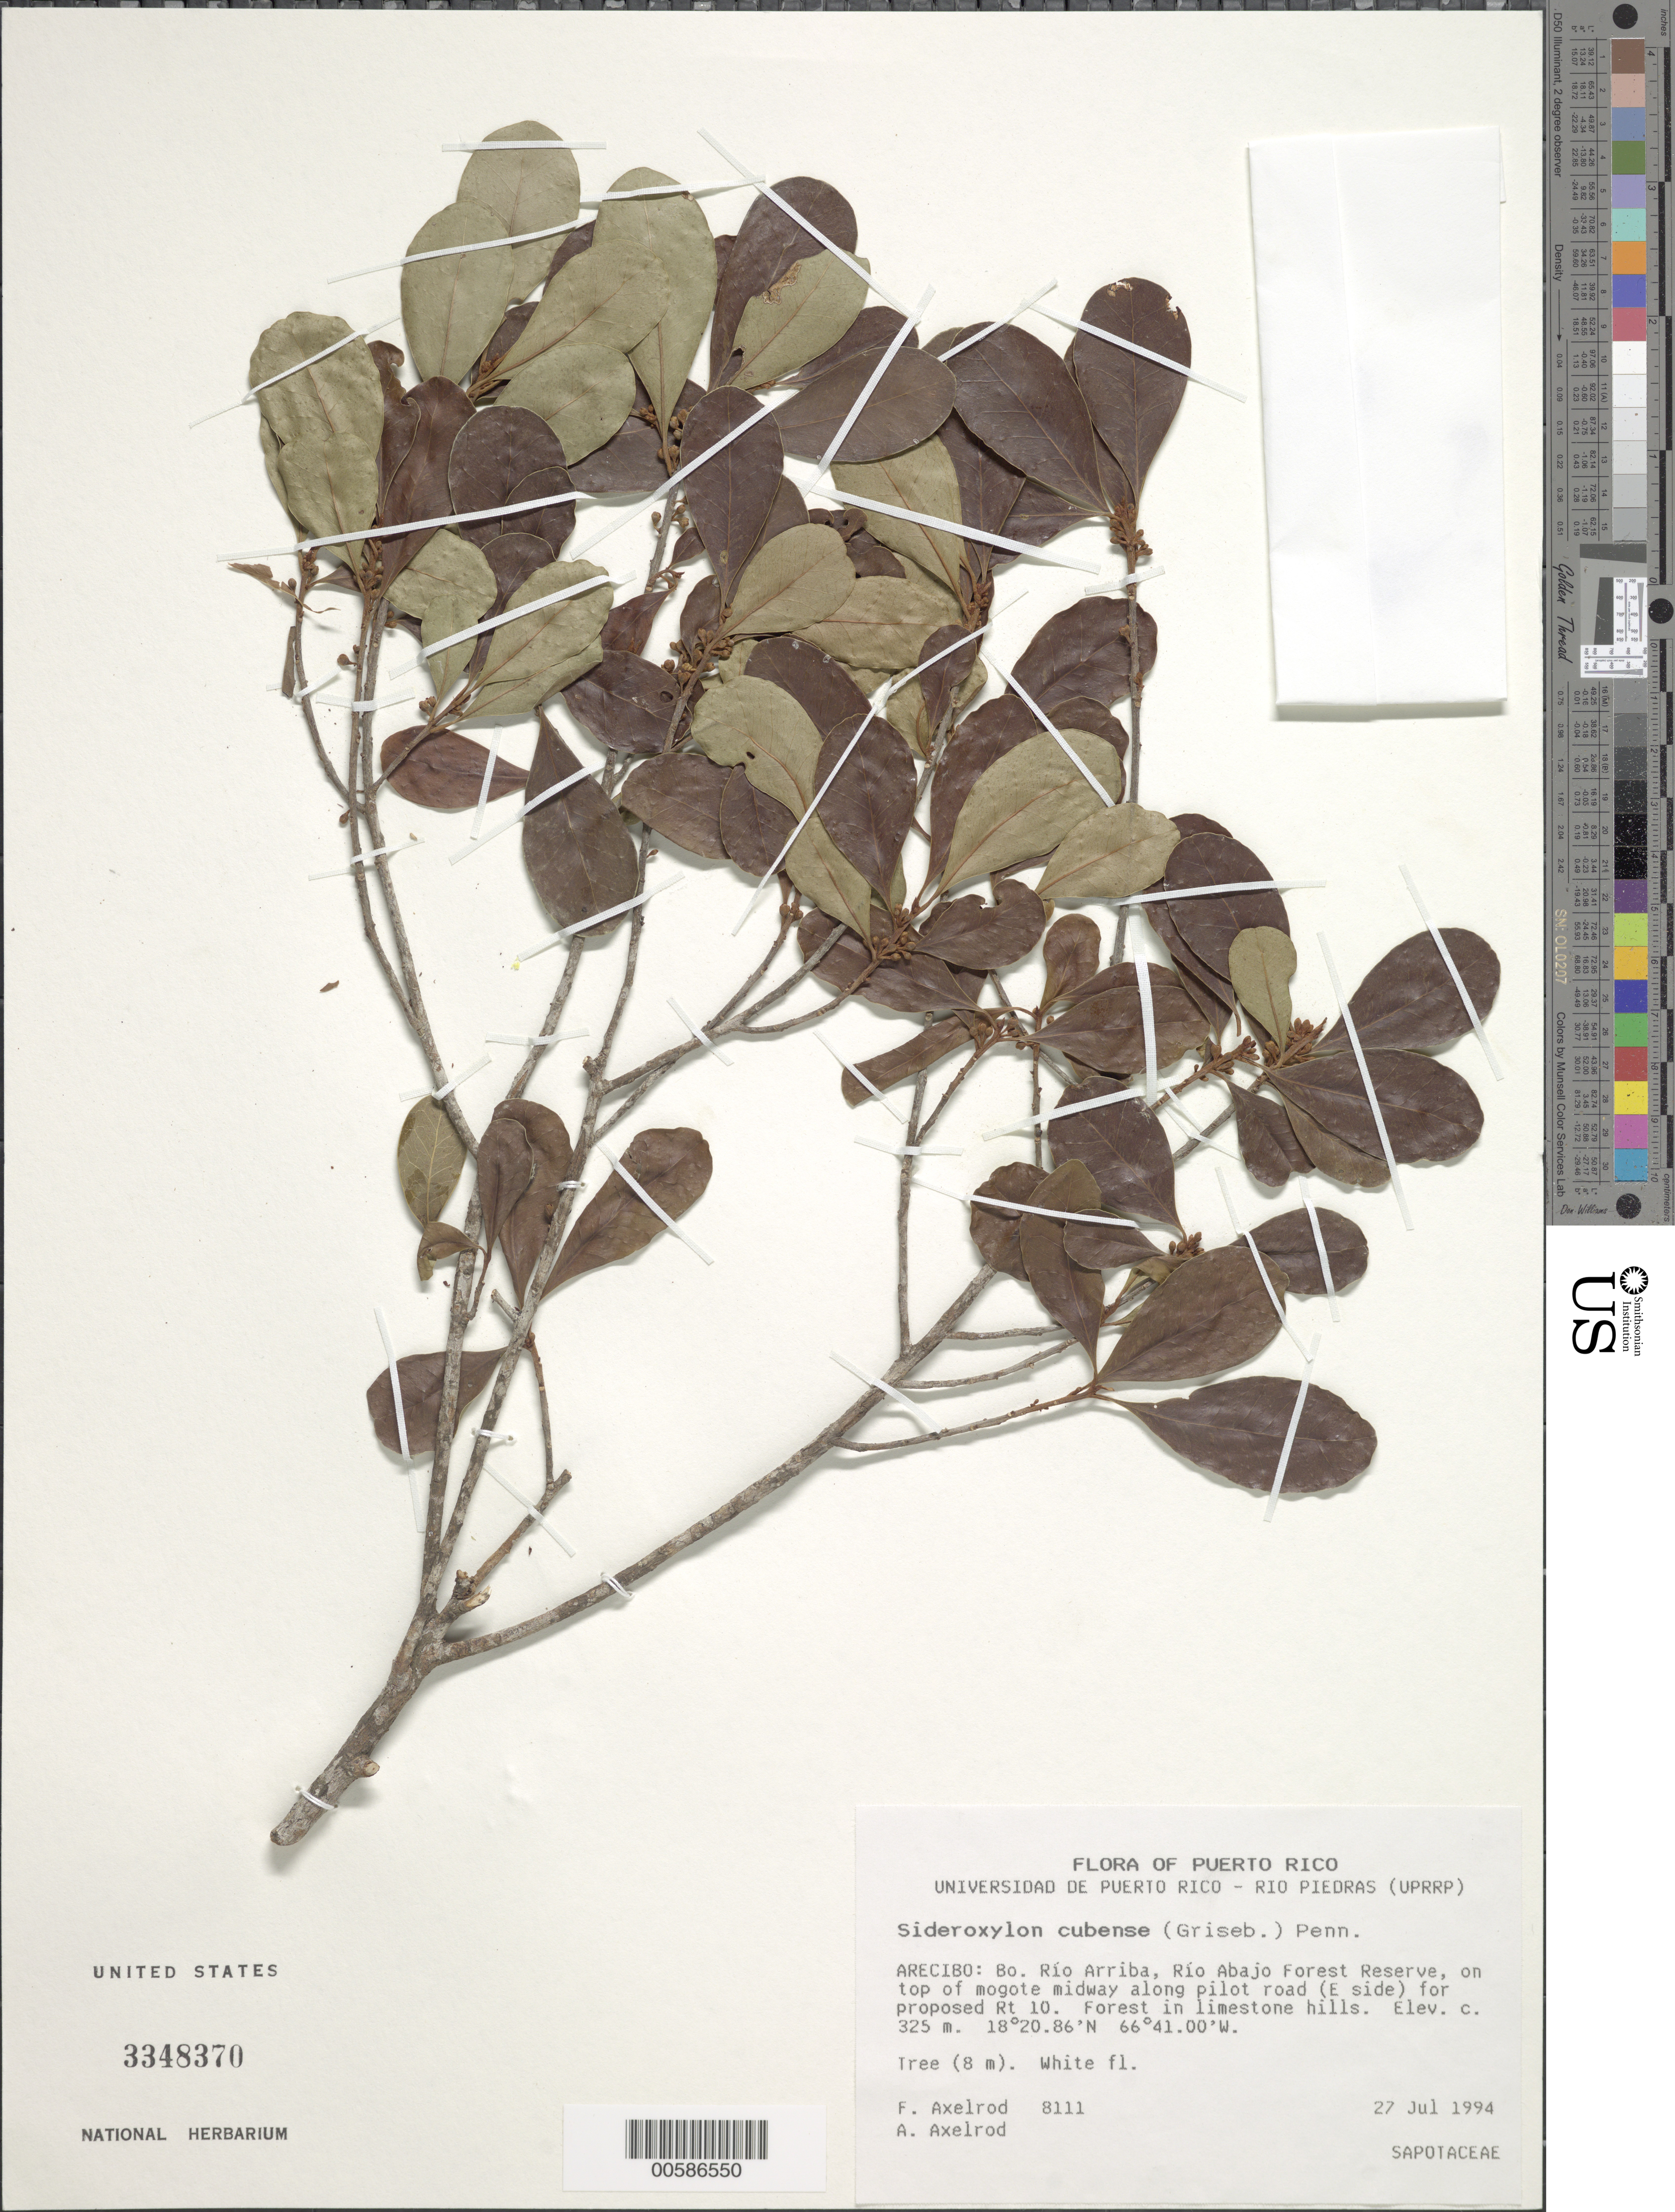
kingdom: Plantae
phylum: Tracheophyta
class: Magnoliopsida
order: Ericales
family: Sapotaceae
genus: Sideroxylon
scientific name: Sideroxylon cubense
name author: (Griseb.) T.D. Penn.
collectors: F. Axelrod & A. Axelrod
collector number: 8111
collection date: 1994-07-27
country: Puerto Rico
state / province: Arecibo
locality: Bo. Rio Arriba, Rio Abajo Forest Reserve, on top of mogote midway along pilot road (E side) for proposed Rt. 10, forest on limestone hills.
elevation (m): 325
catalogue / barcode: US 3348370